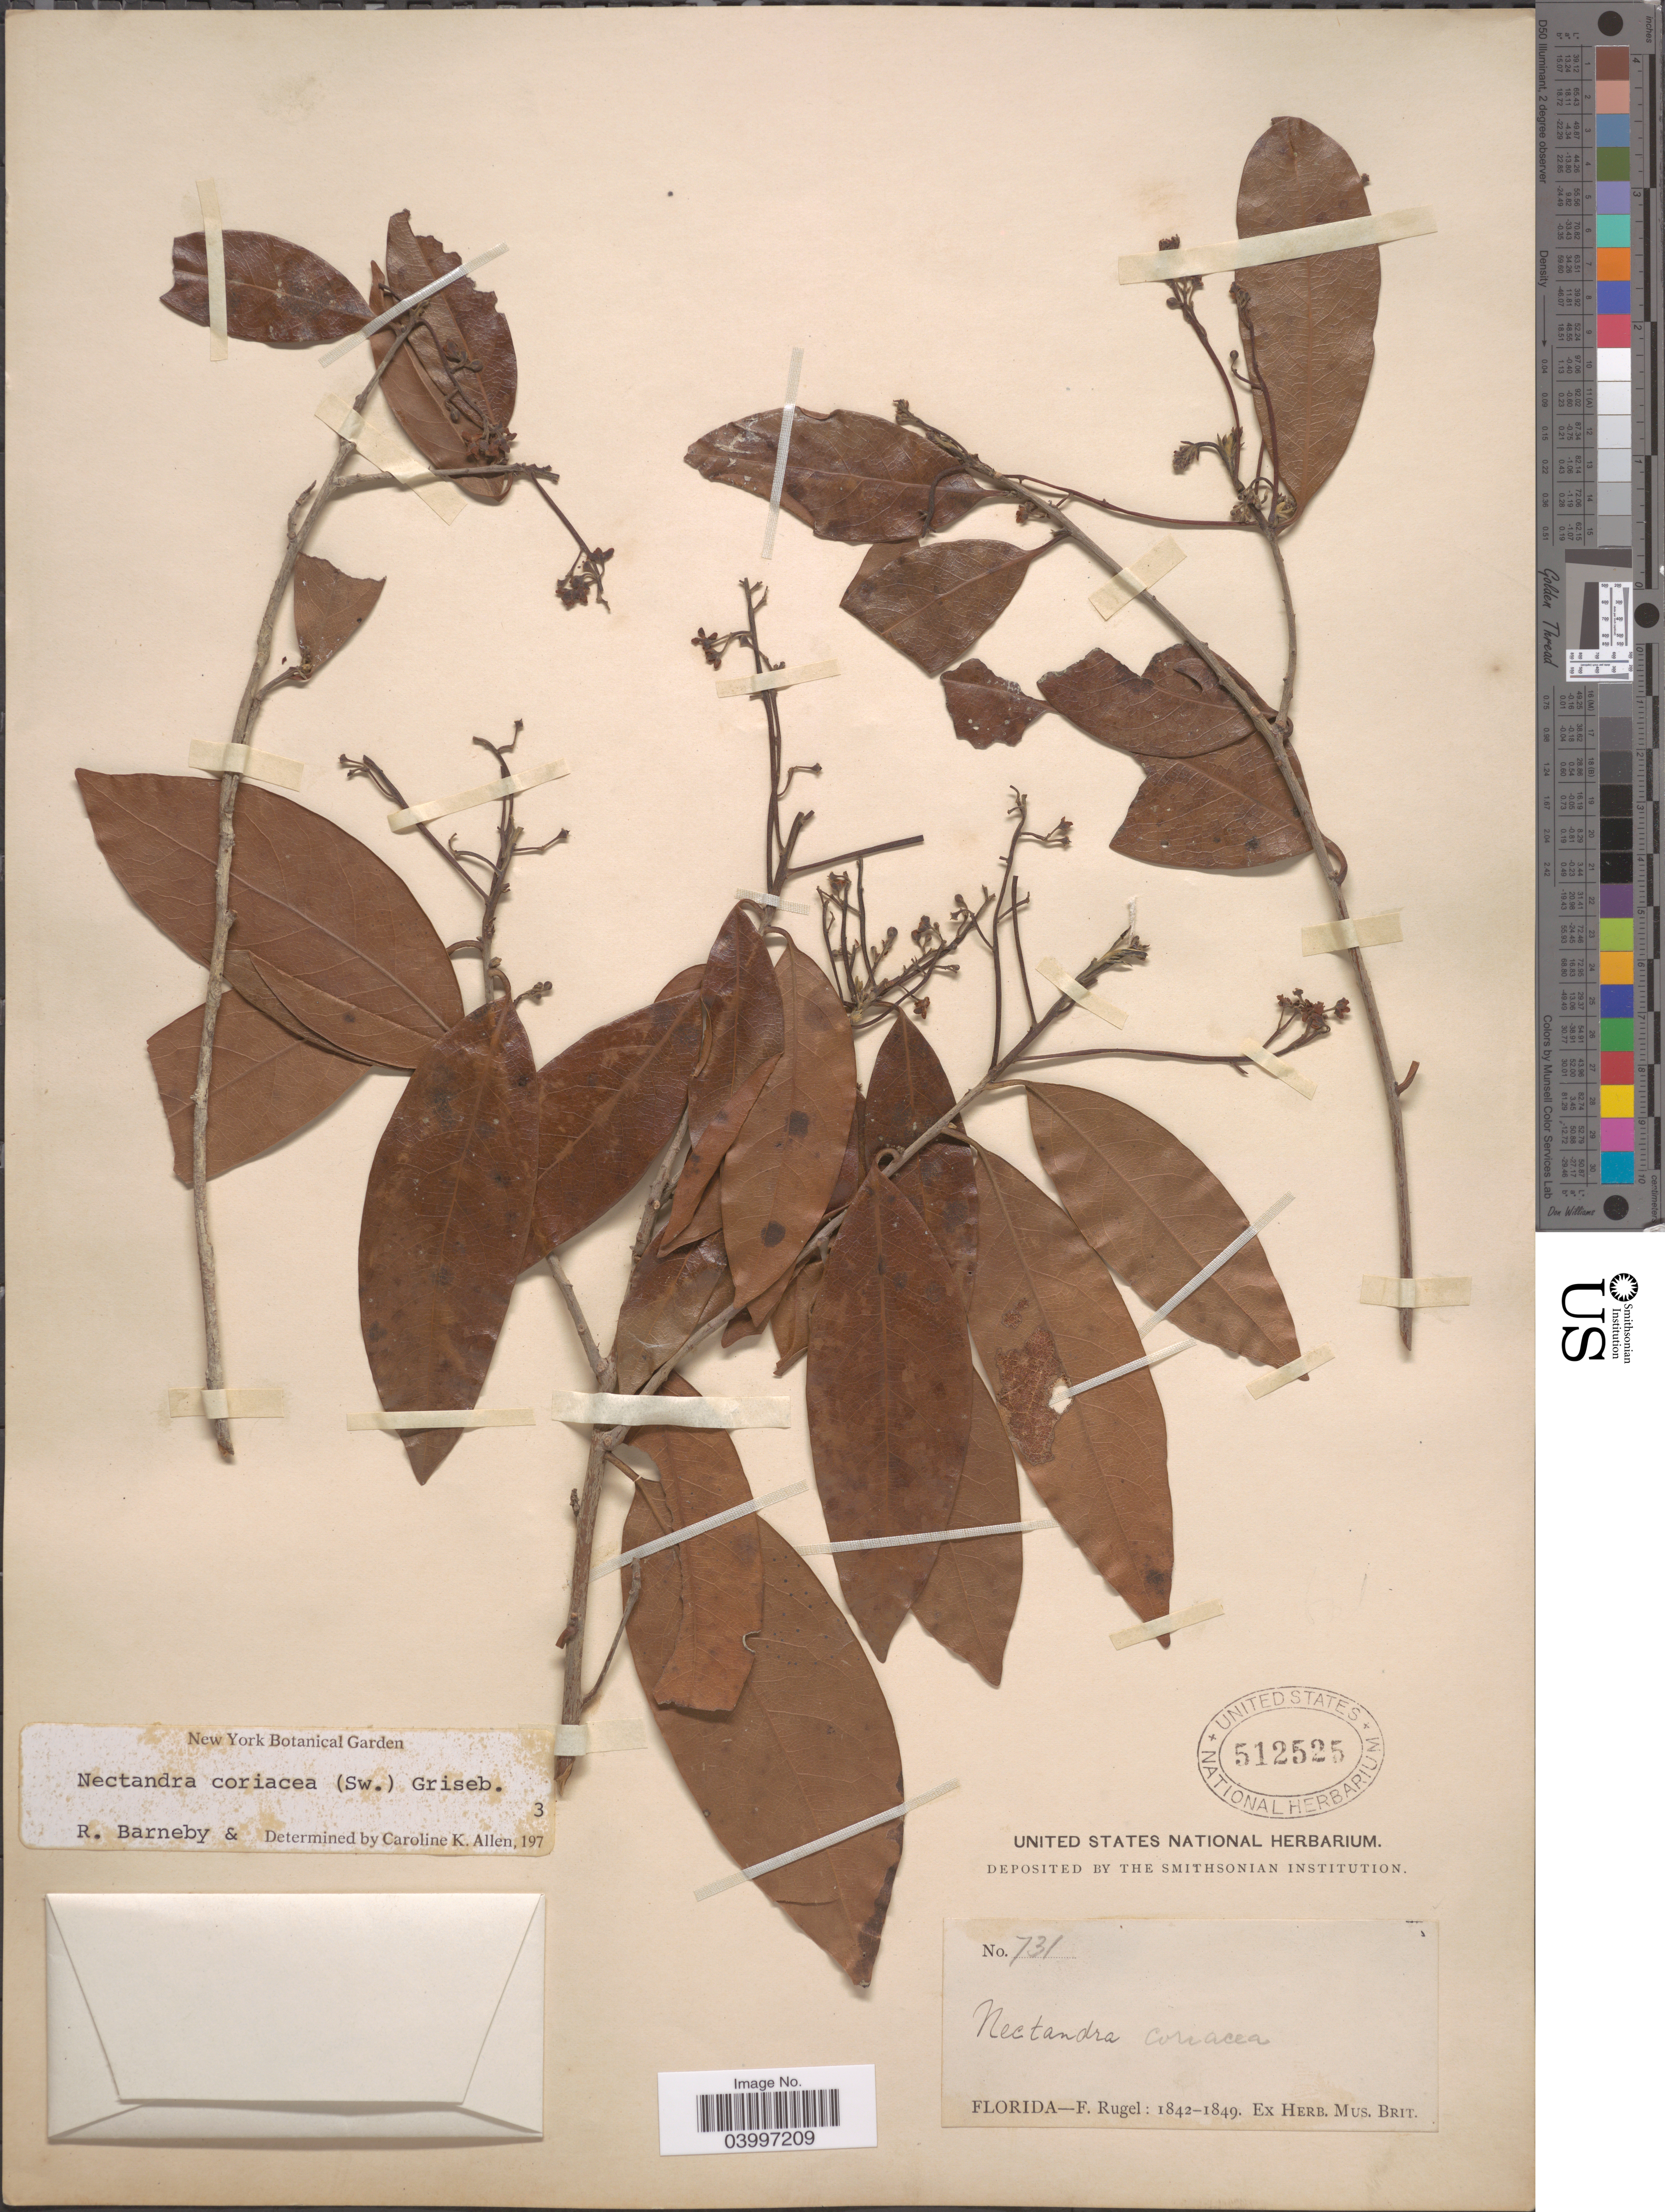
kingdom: Plantae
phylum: Tracheophyta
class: Magnoliopsida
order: Laurales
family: Lauraceae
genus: Nectandra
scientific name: Nectandra coriacea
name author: (Sw.) Griseb.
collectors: F. Rugel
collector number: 731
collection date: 1842/1849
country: United States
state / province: Florida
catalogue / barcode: US 512525